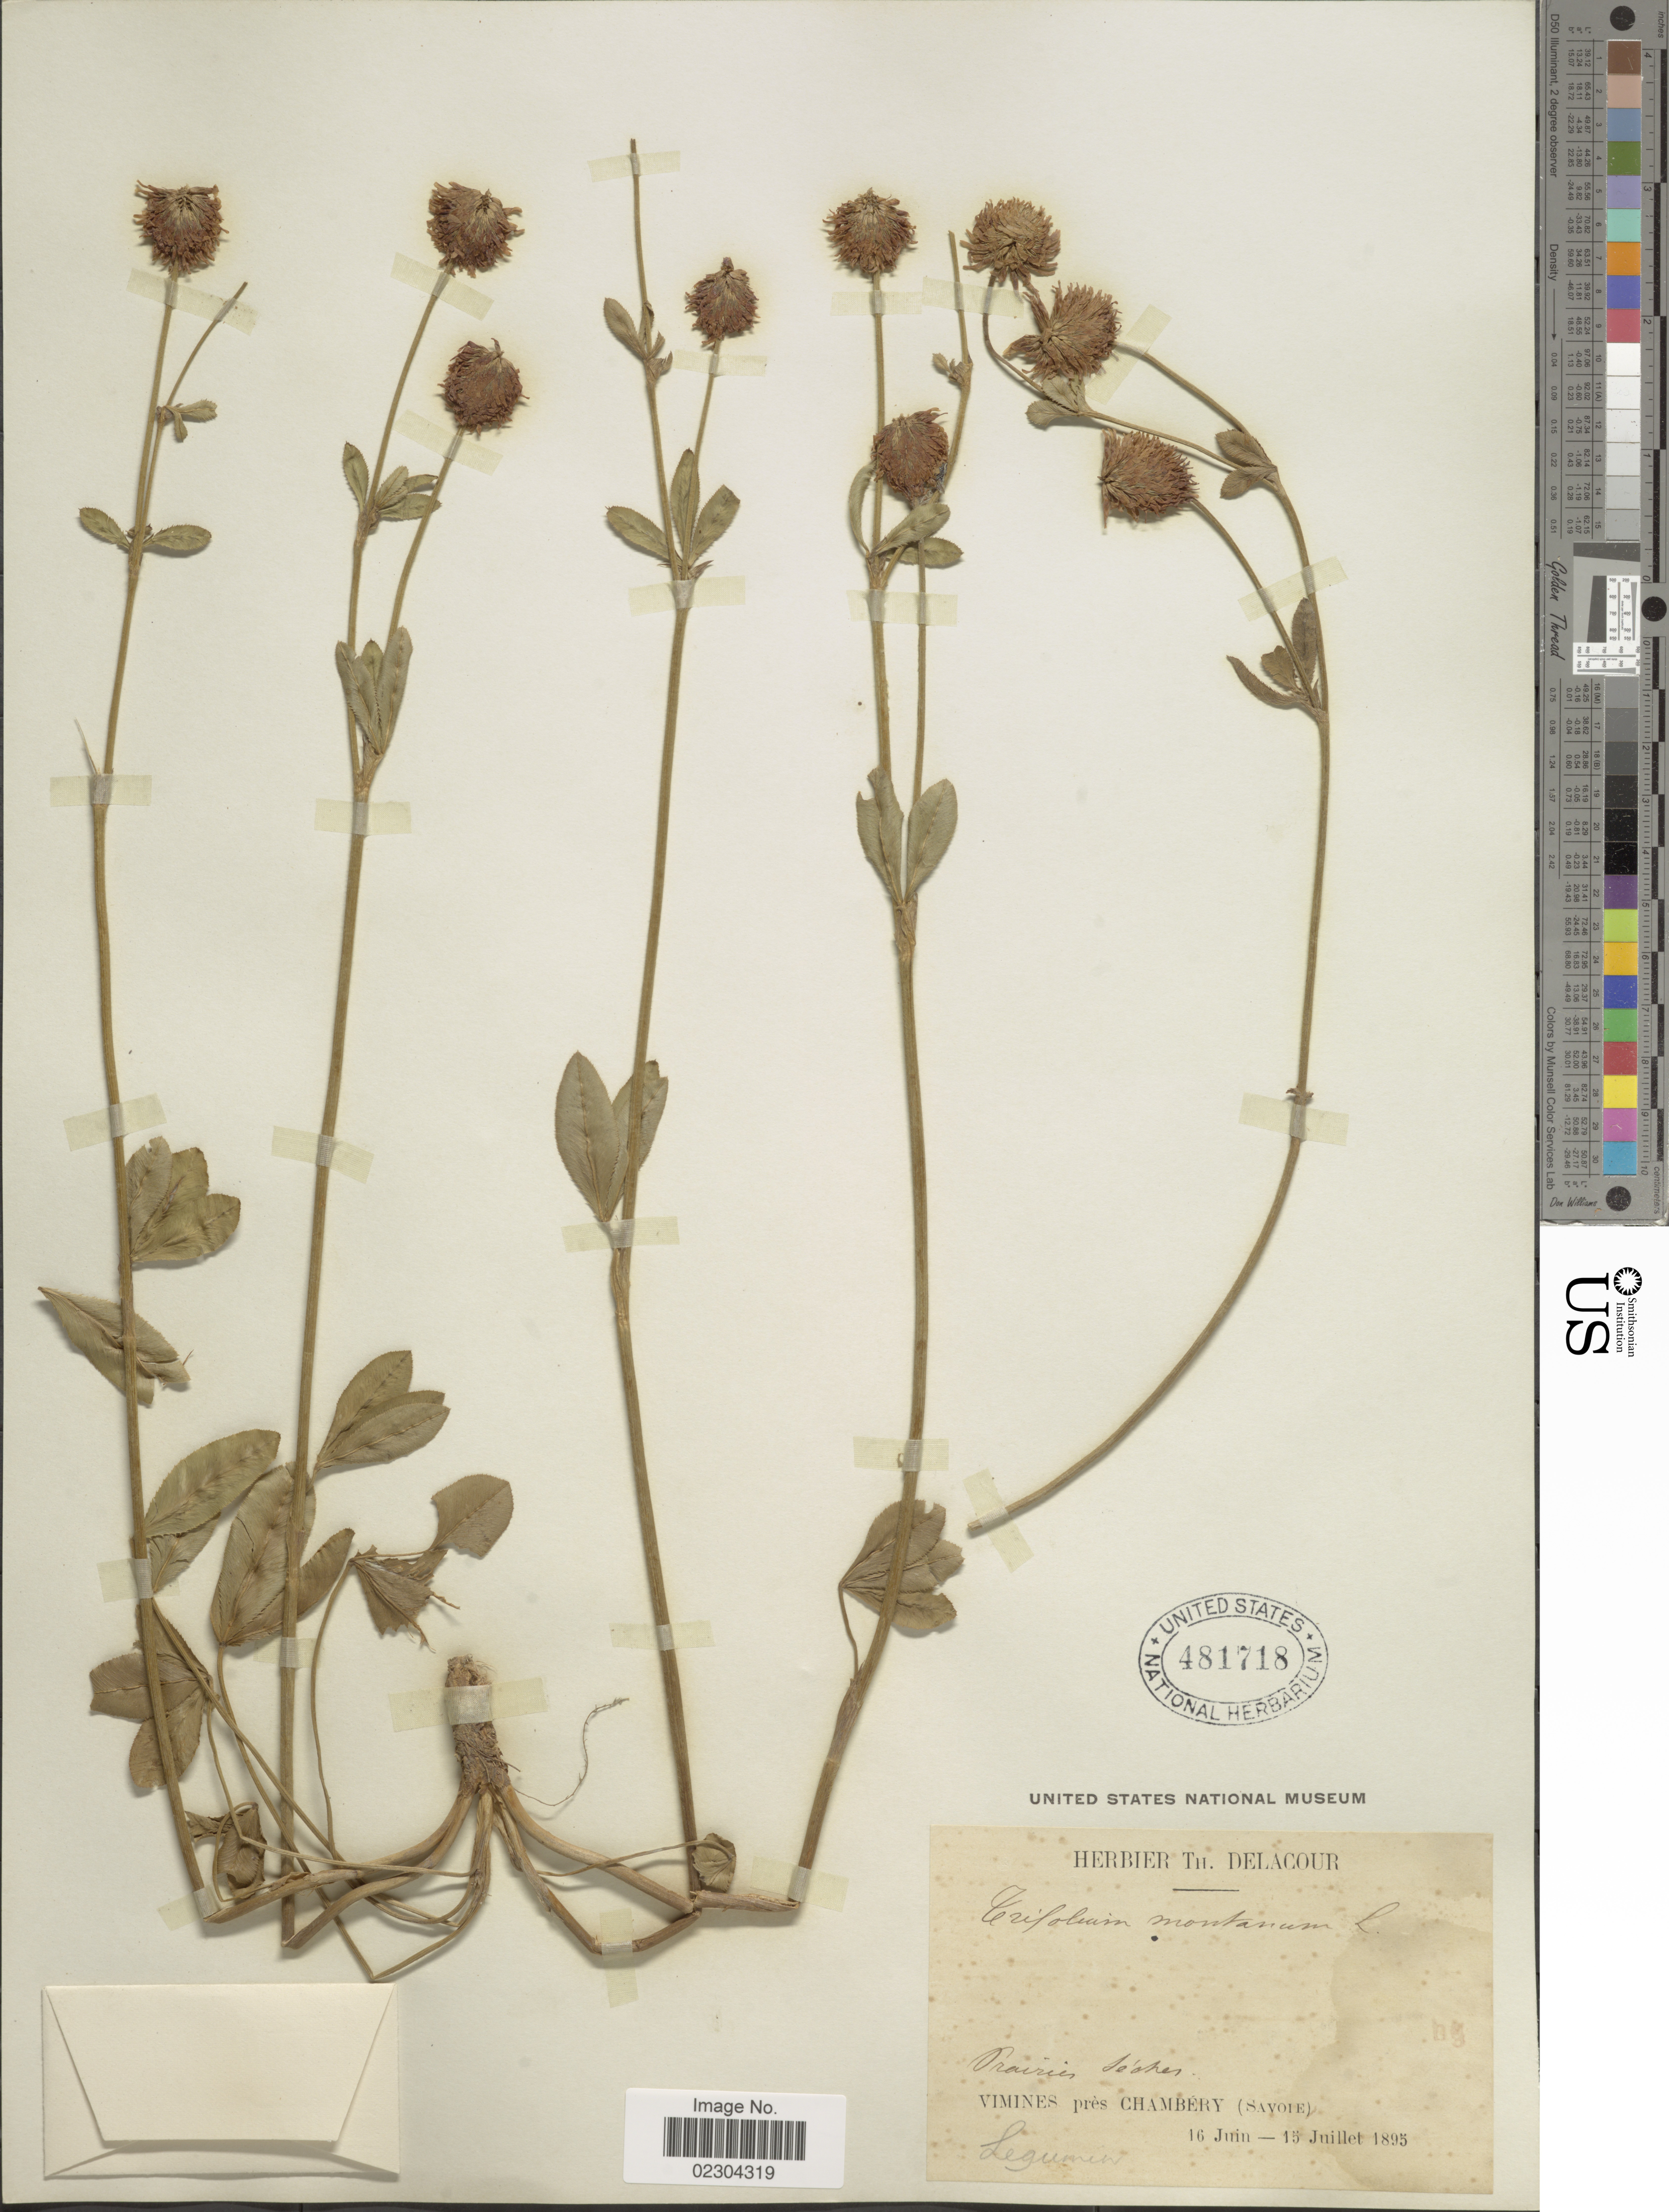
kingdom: Plantae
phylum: Tracheophyta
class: Magnoliopsida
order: Fabales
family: Fabaceae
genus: Trifolium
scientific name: Trifolium montanum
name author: L.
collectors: Ex herb. Th. Delacour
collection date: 1895-06-16/1895-07-15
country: France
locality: Vimines pres Chambery (Savoie)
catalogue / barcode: US 481718